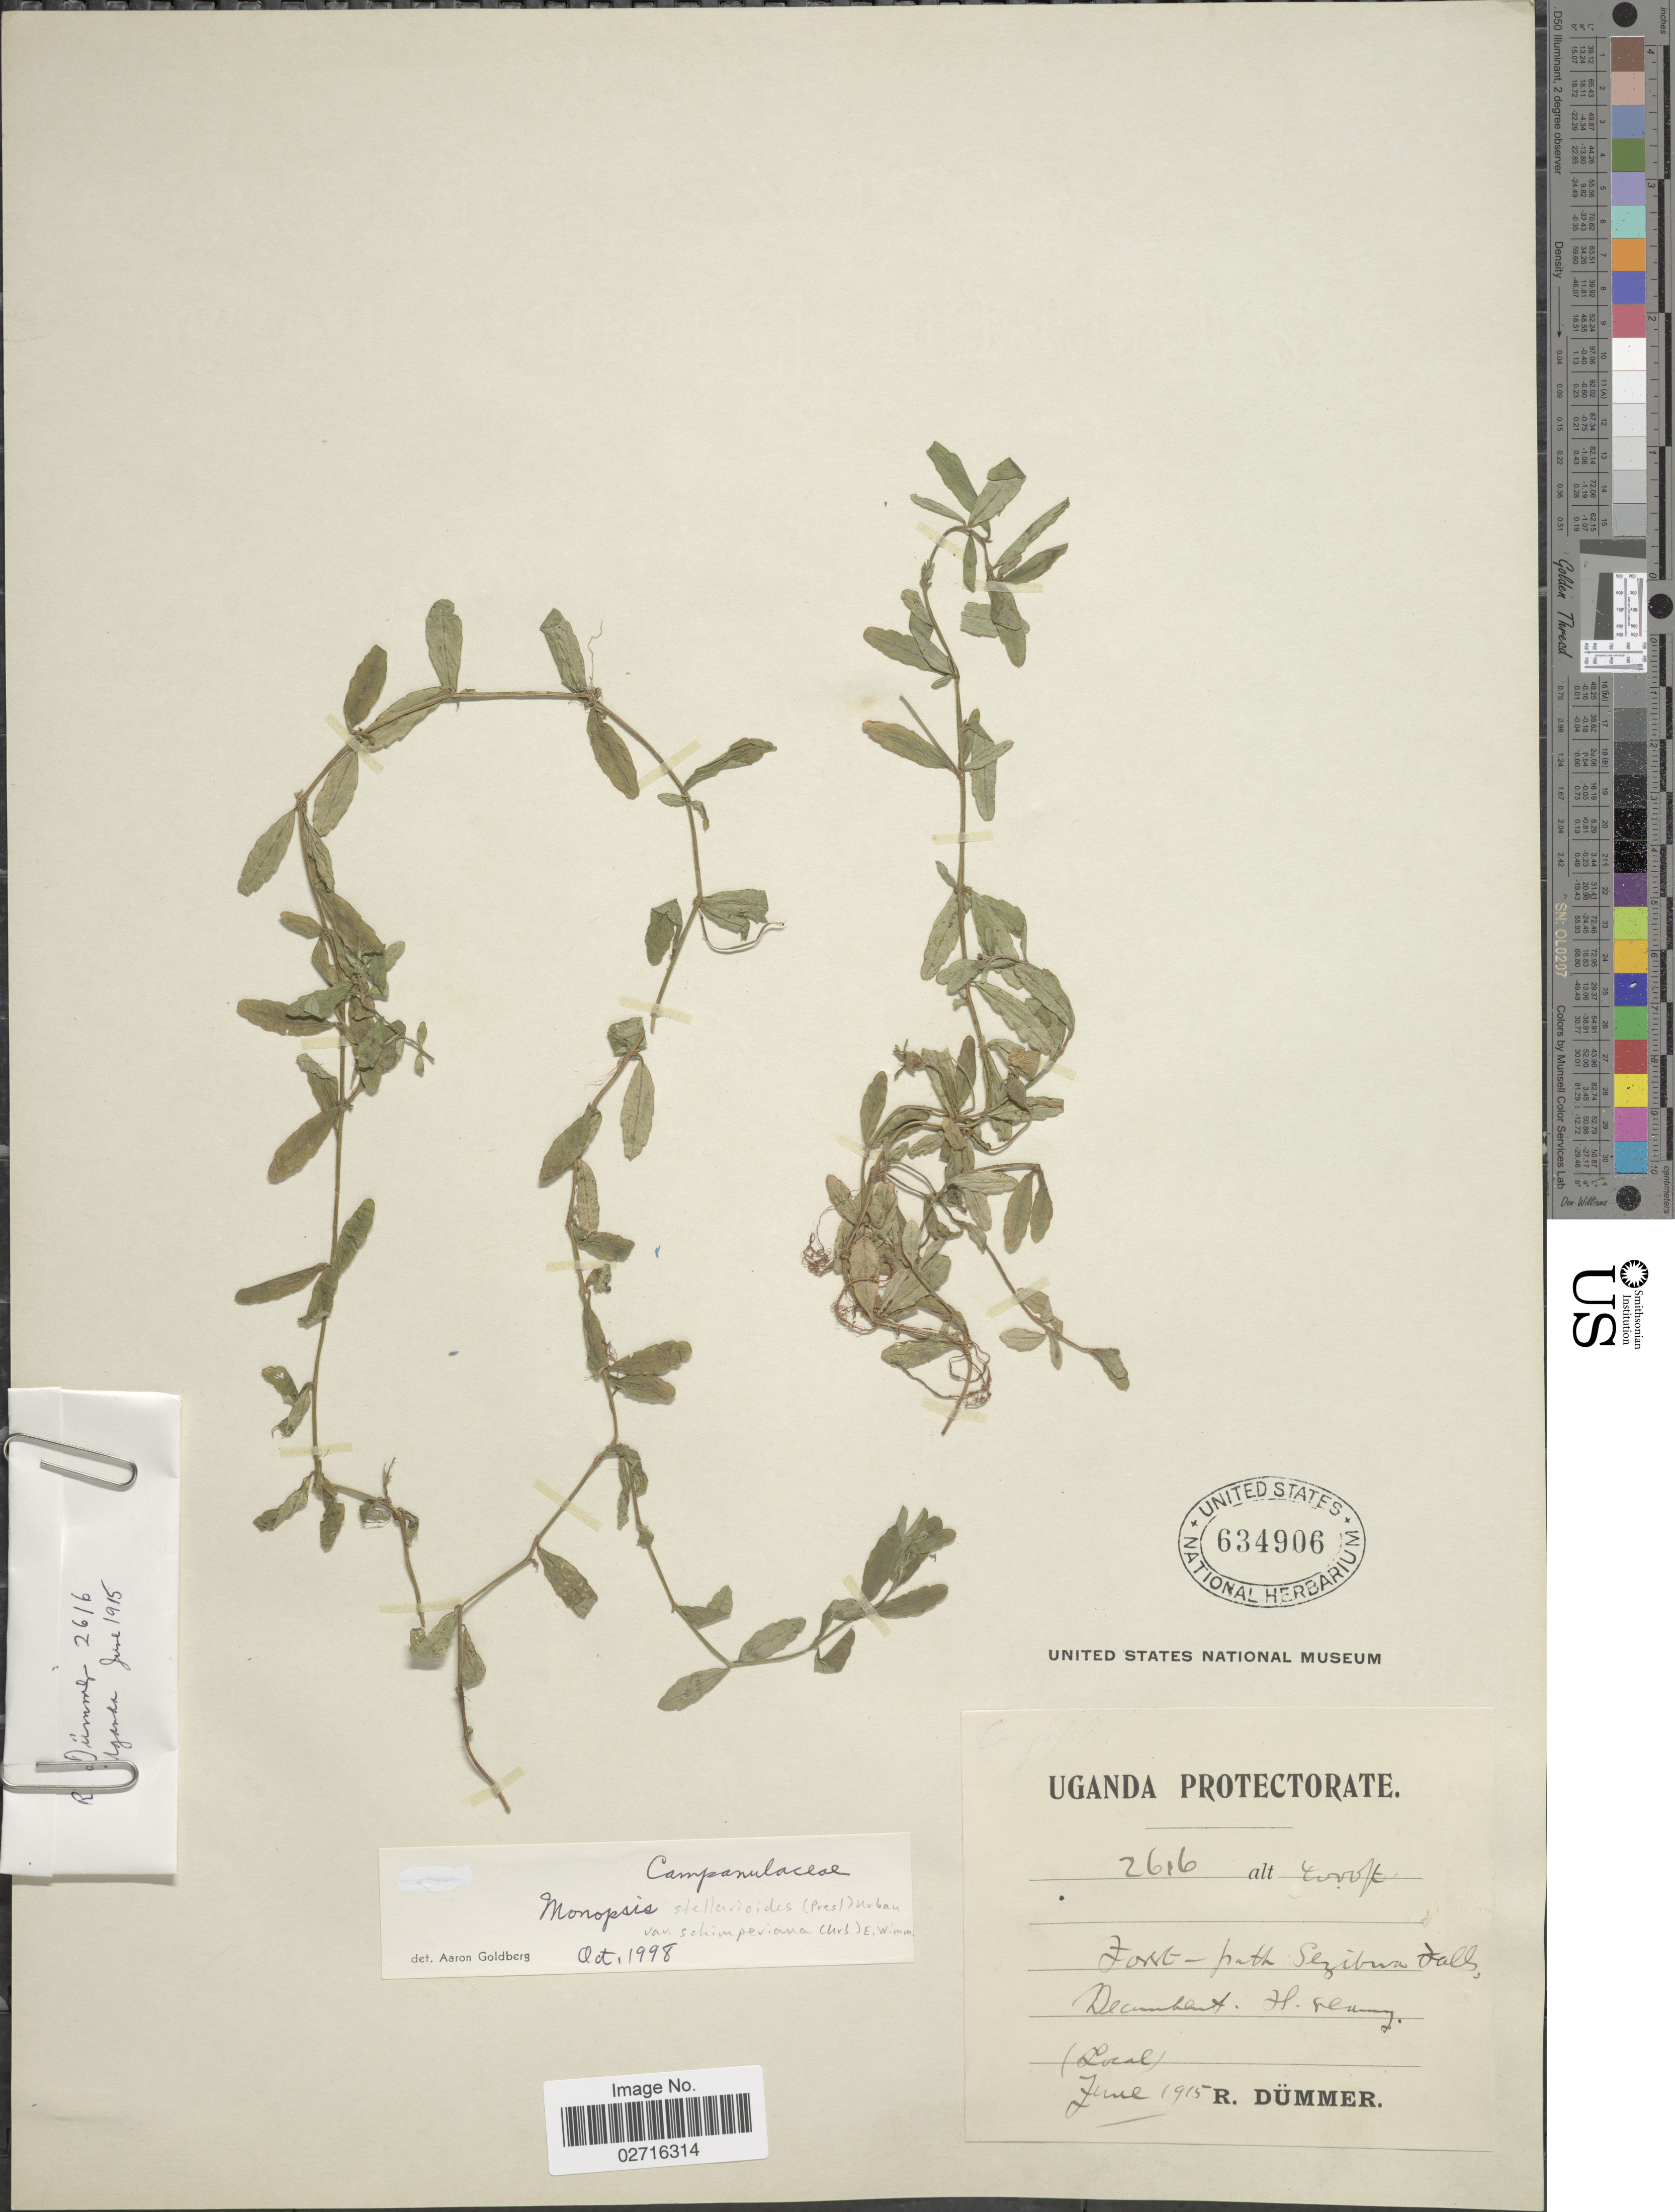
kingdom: Plantae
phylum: Tracheophyta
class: Magnoliopsida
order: Asterales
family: Campanulaceae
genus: Monopsis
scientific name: Monopsis stellarioides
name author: (C. Presl) Urb.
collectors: R. A. Dümmer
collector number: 2616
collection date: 1915-06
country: Uganda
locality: Forest - path Sezibwa Falls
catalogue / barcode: US 634906